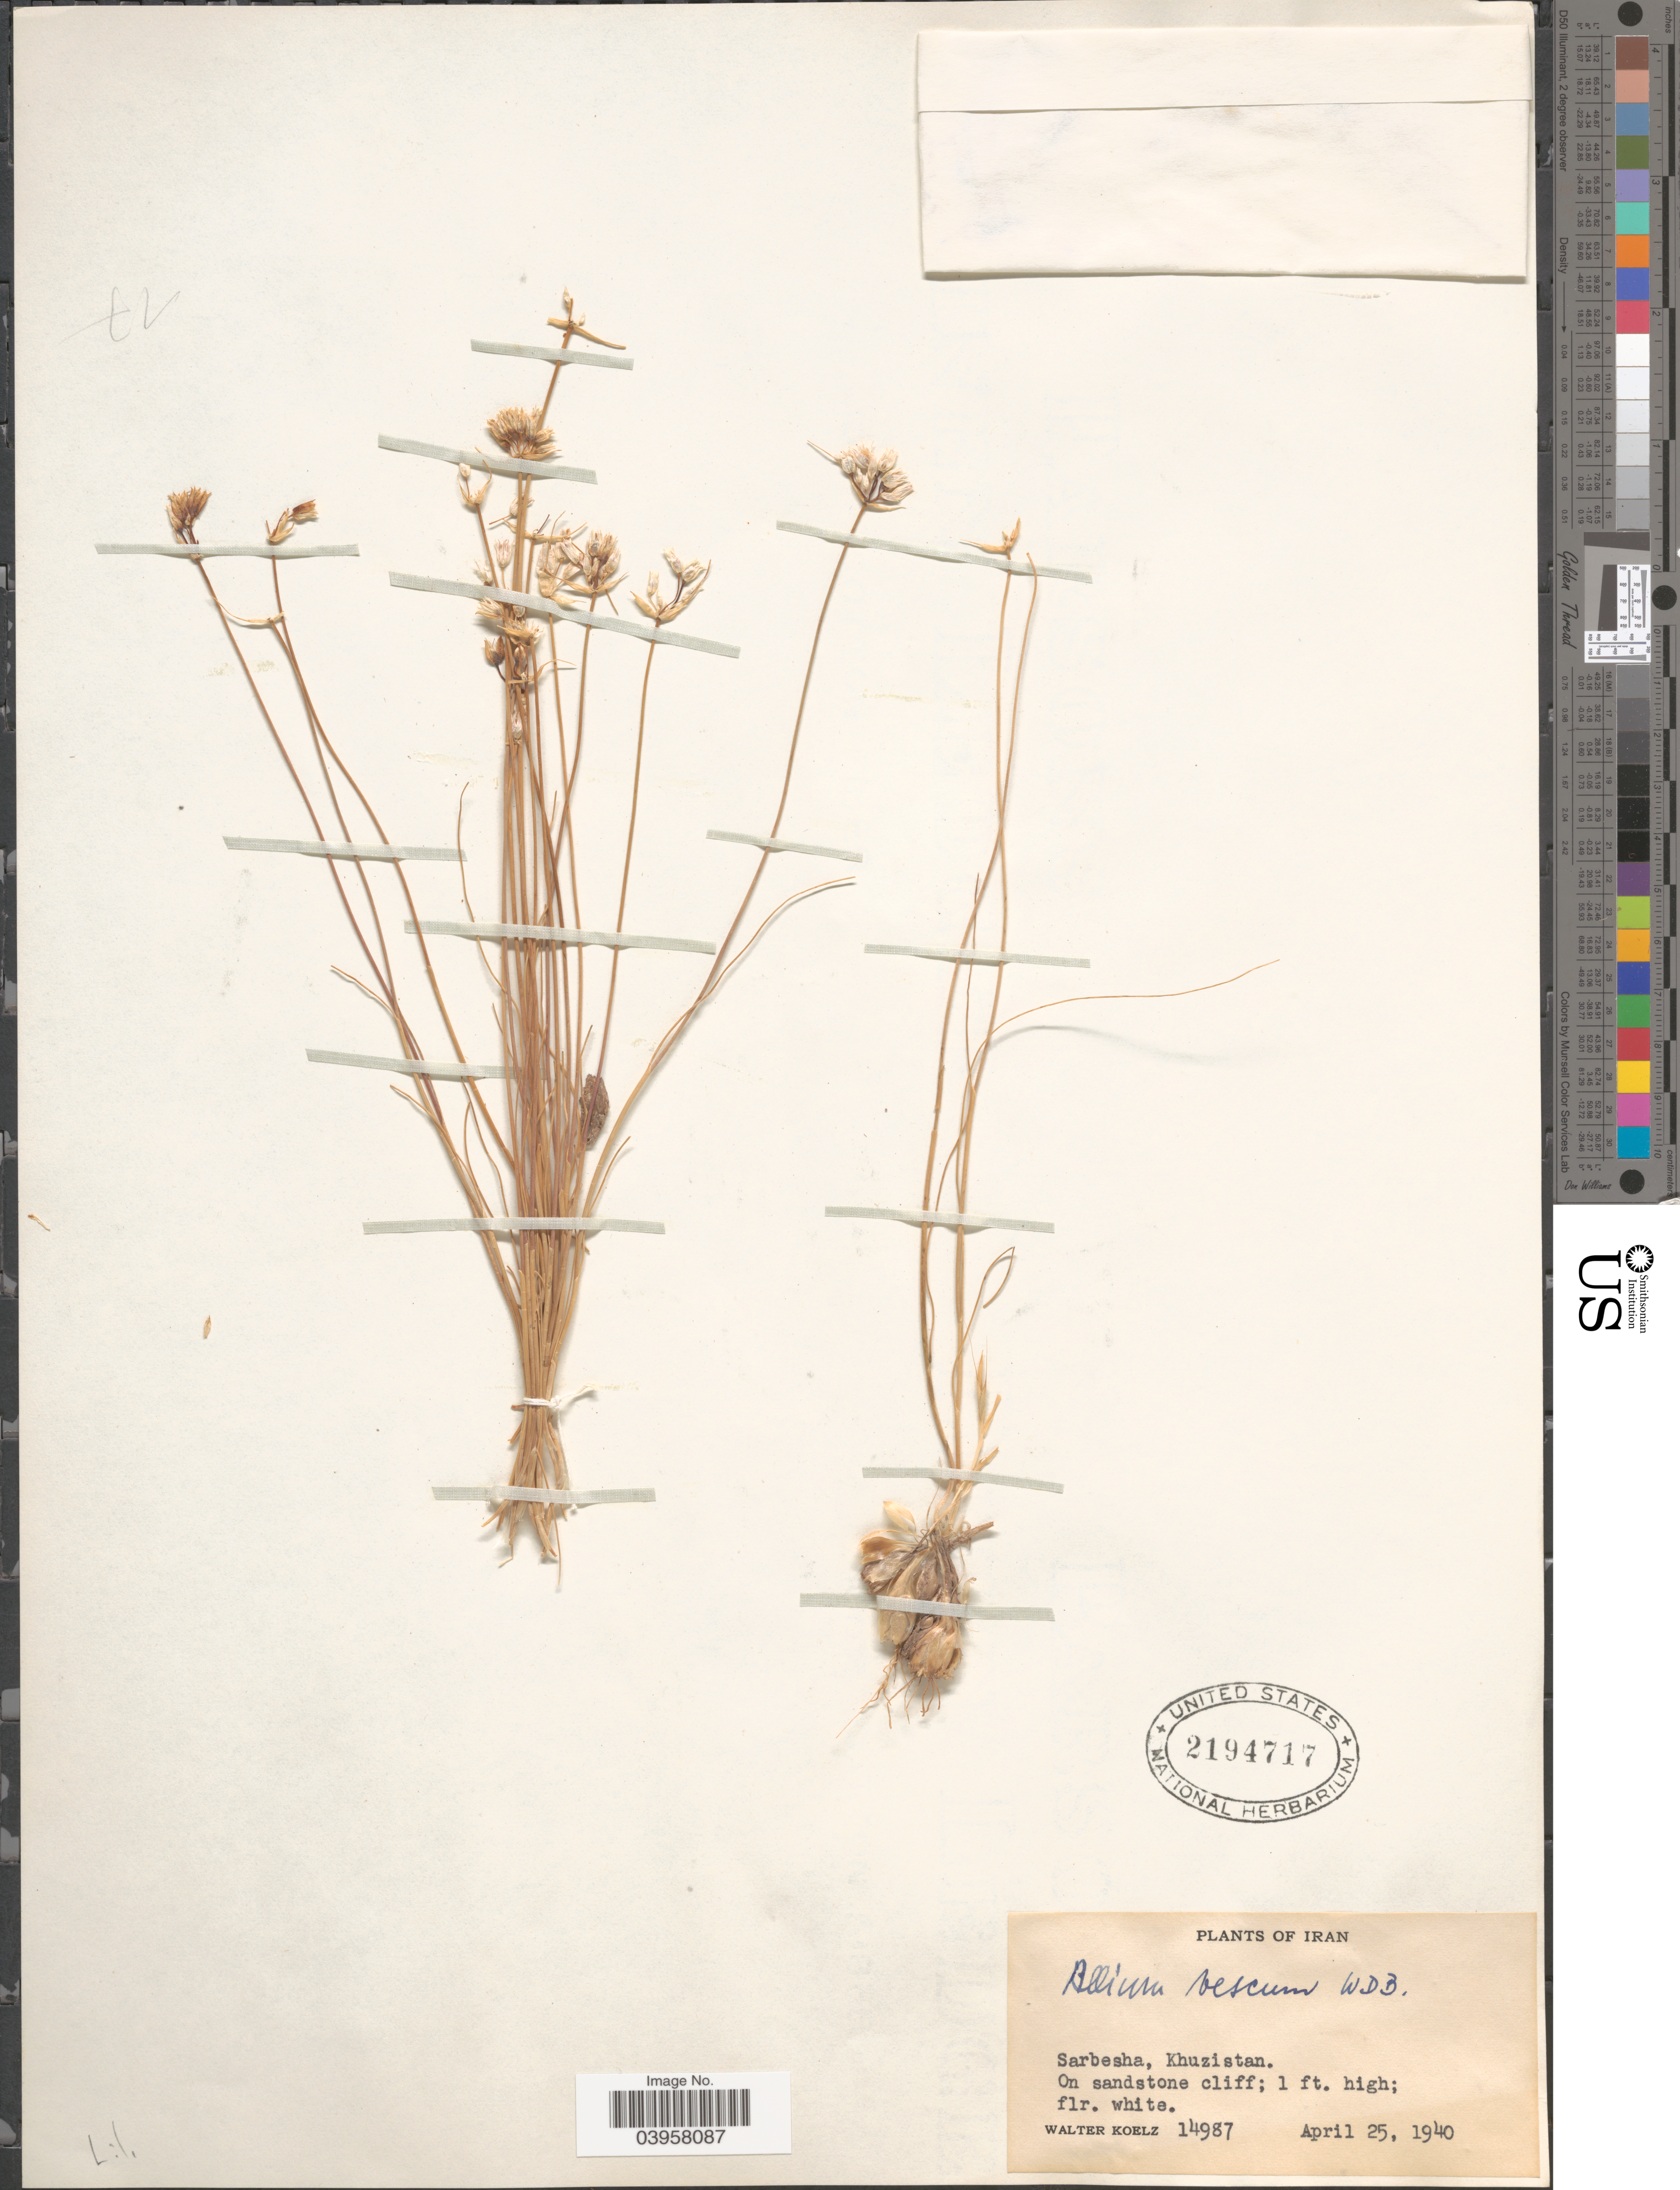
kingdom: Plantae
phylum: Tracheophyta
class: Liliopsida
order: Asparagales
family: Amaryllidaceae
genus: Allium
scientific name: Allium vescum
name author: Wendelbo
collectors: W. N. Koelz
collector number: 14987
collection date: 1940-04-25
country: Iran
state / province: Khuzestan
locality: Sarbesha, Khuzistan.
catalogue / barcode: US 2194717